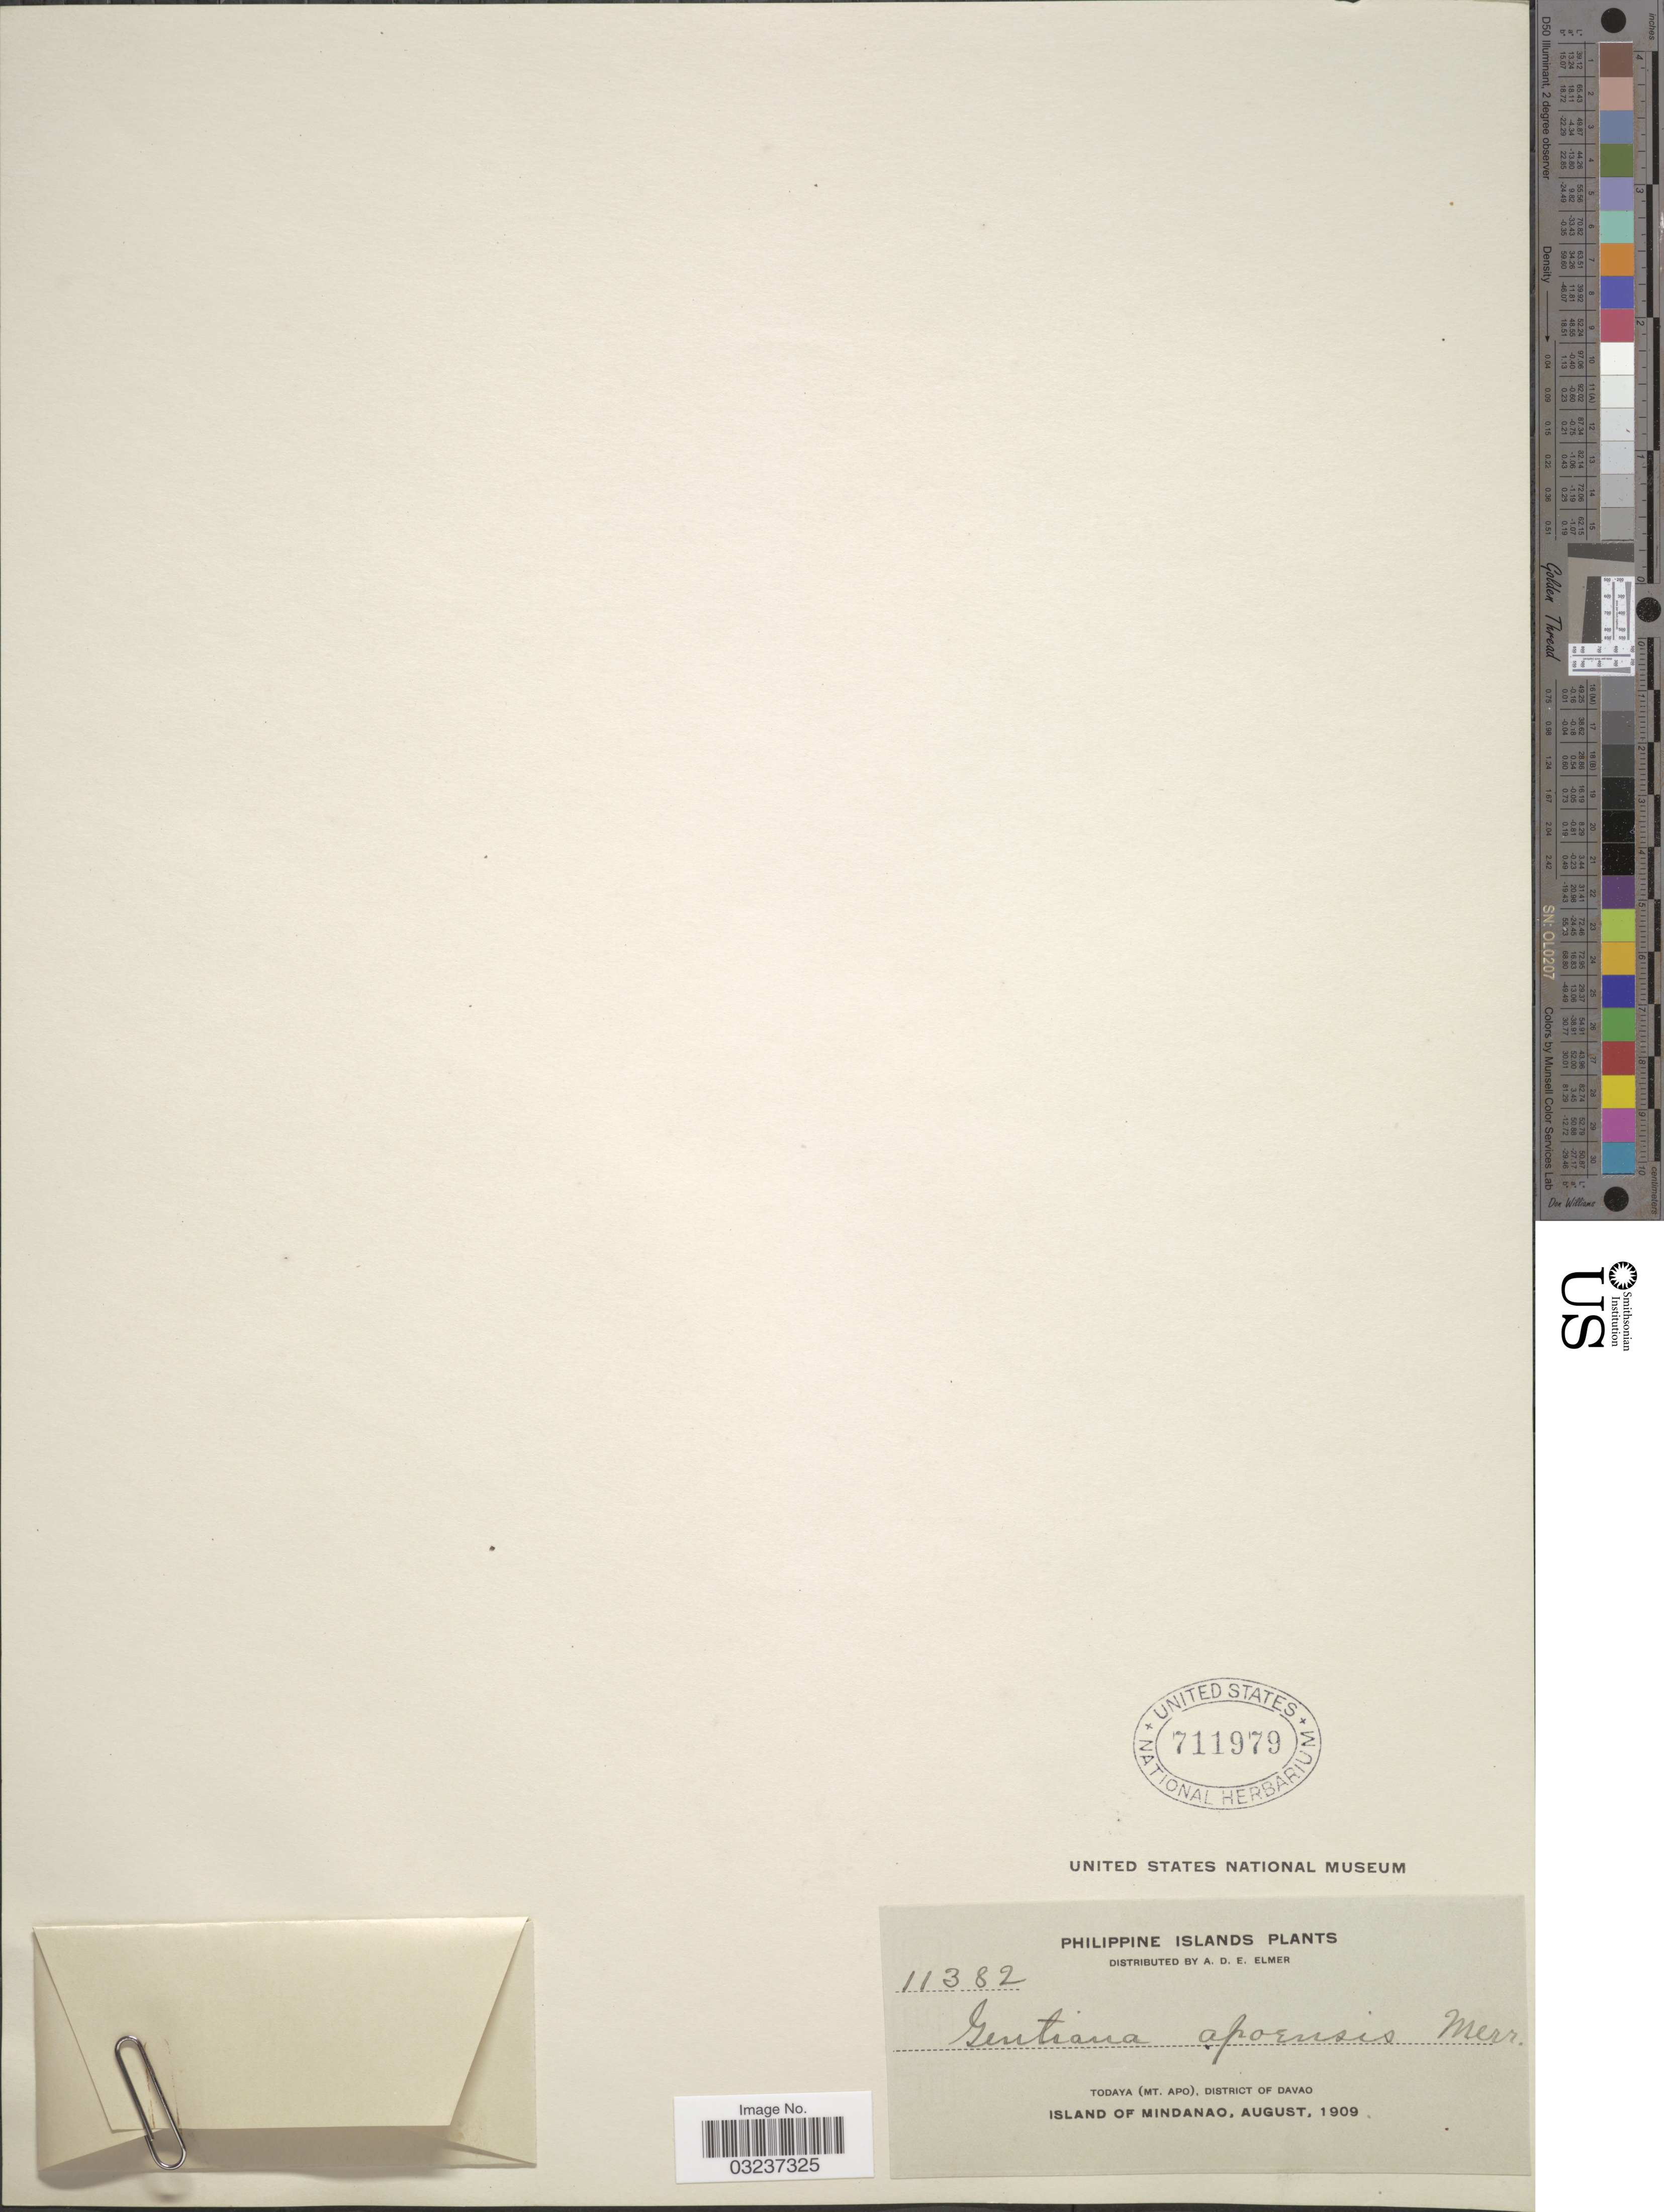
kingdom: Plantae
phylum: Tracheophyta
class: Magnoliopsida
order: Gentianales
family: Gentianaceae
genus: Gentiana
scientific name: Gentiana apoensis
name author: Merr.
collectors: A. D. E. Elmer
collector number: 11382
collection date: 1909-08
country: Philippines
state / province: Davao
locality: Todaya (Mt. Apo), District of Davao. Island of Mindanao.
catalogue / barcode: US 711979